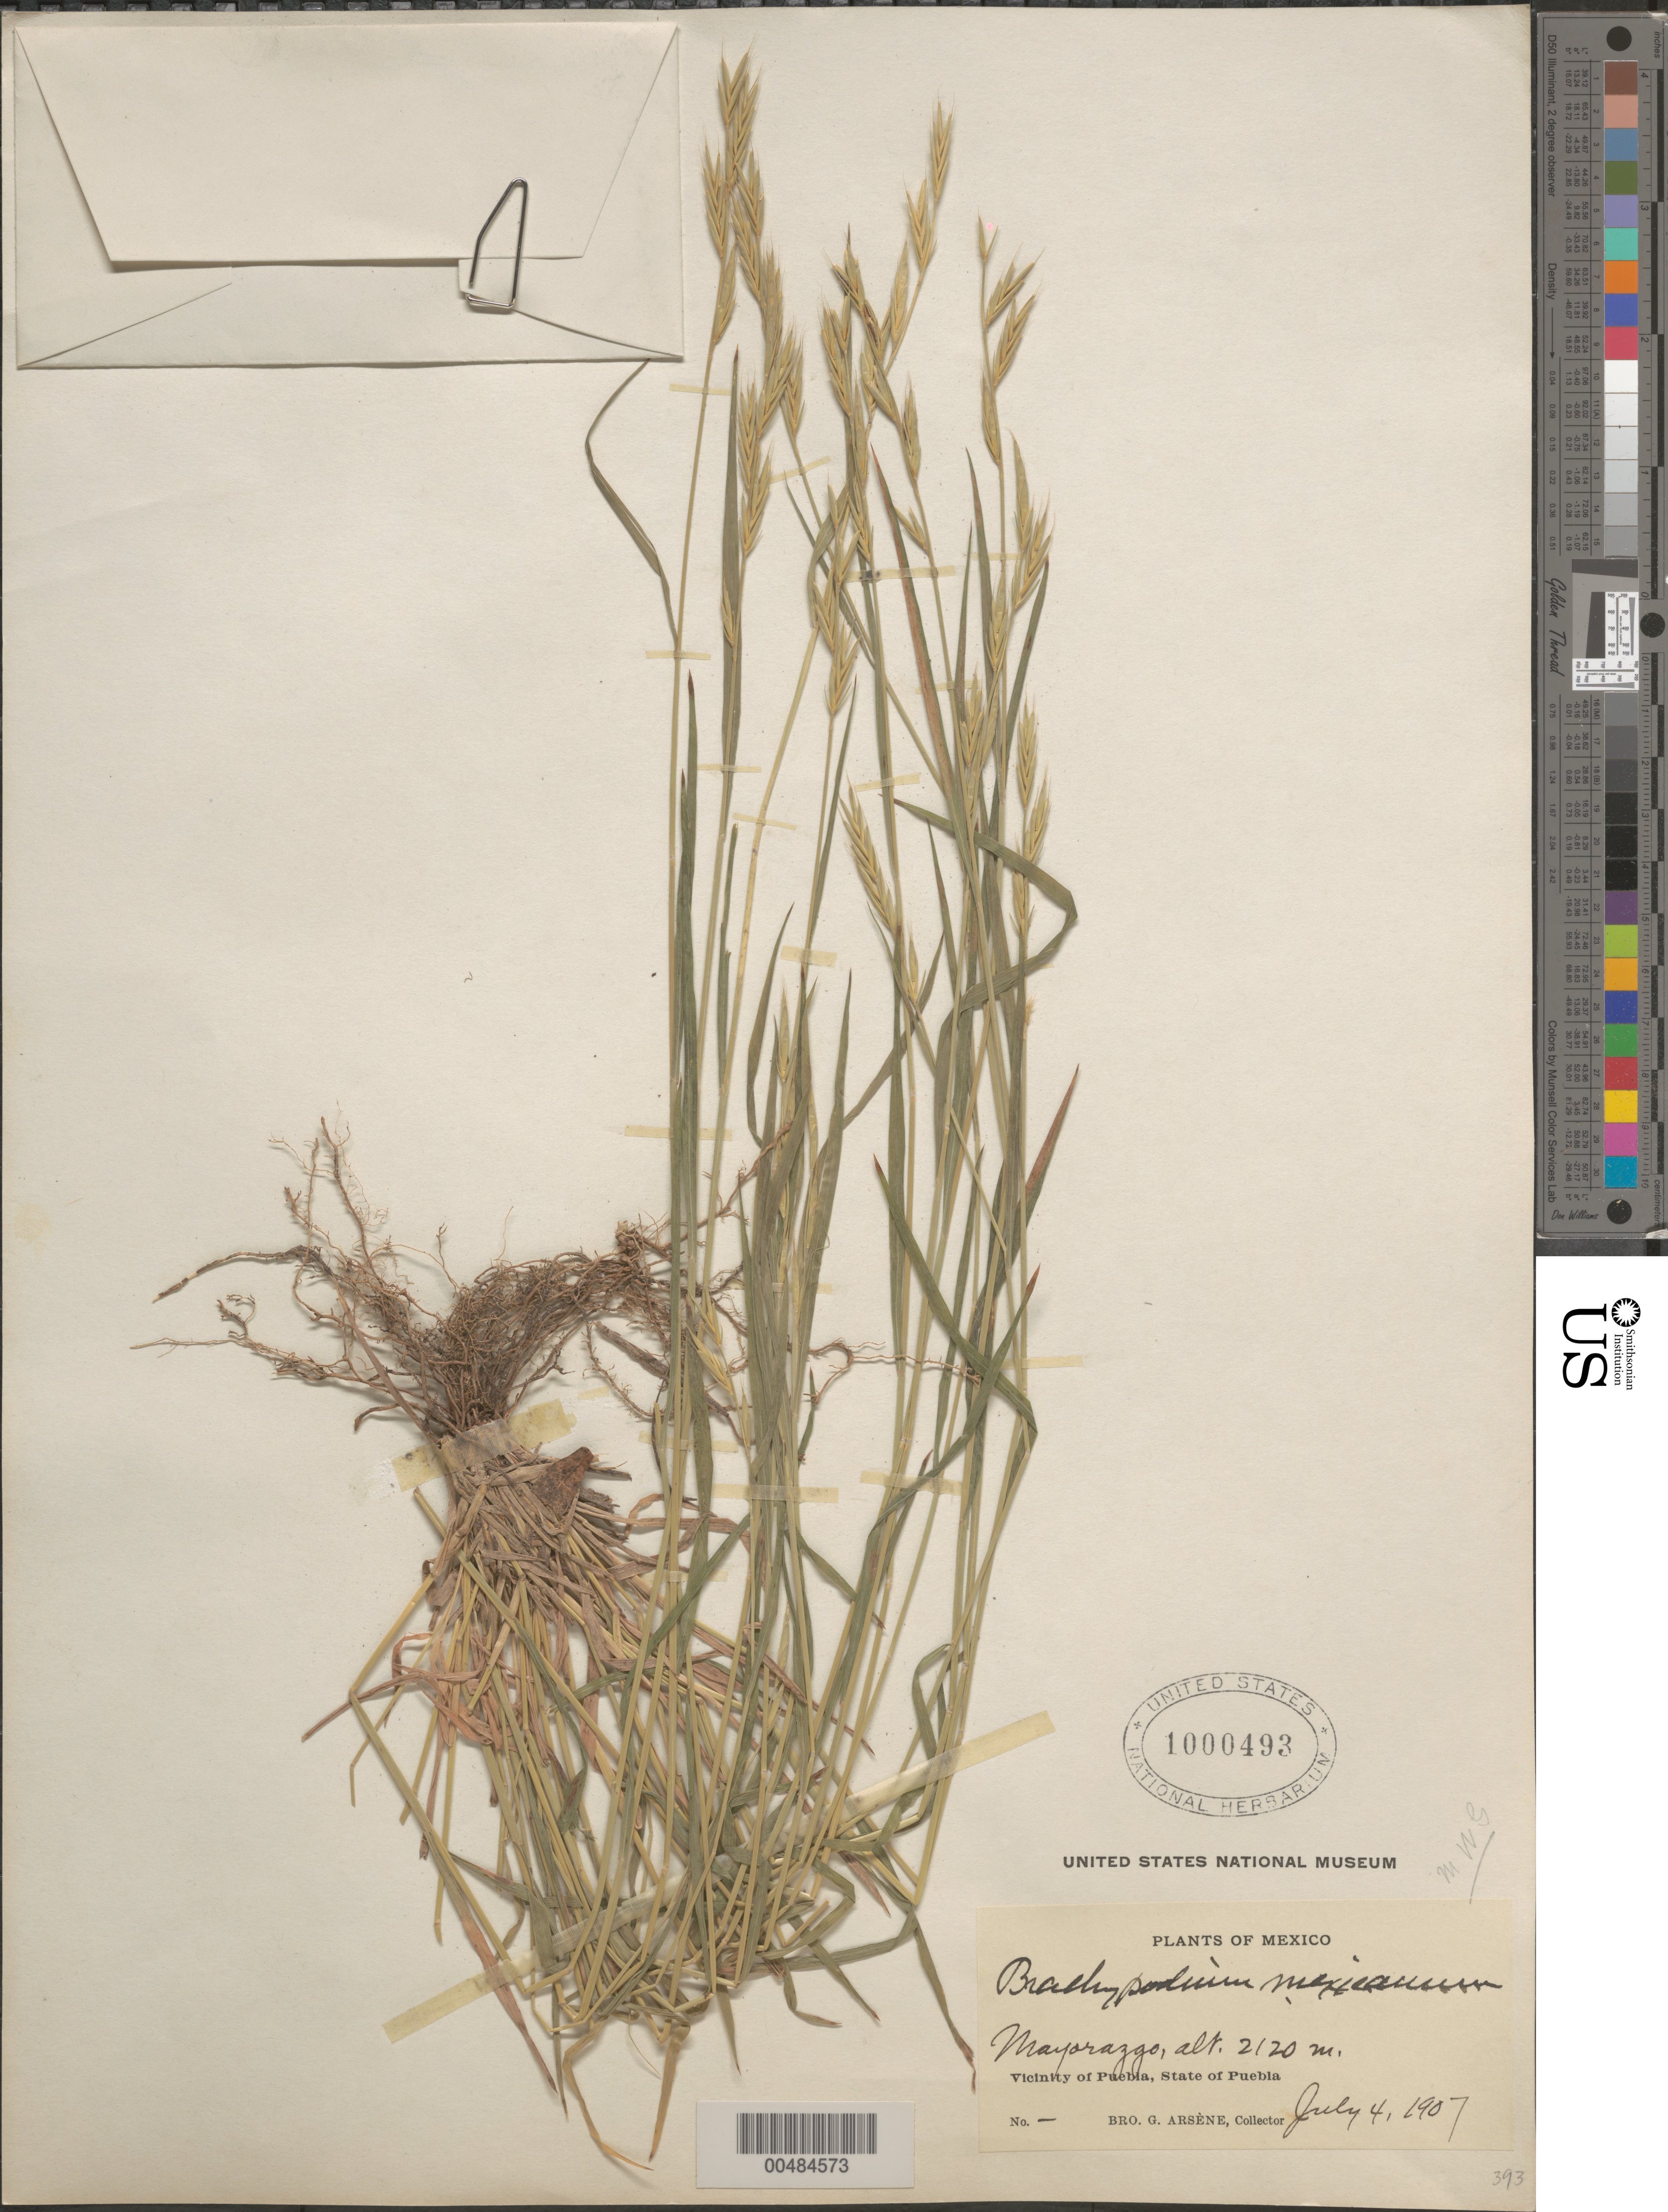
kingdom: Plantae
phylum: Tracheophyta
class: Liliopsida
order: Poales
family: Poaceae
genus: Brachypodium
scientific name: Brachypodium mexicanum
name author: (Roem. & Schult.) Link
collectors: Bro. G. Arsène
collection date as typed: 4 Jul 1907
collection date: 1907-07-04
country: Mexico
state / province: Puebla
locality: Vicinity of Puebla, Mayorazgo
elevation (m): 2120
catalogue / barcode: US 1000493